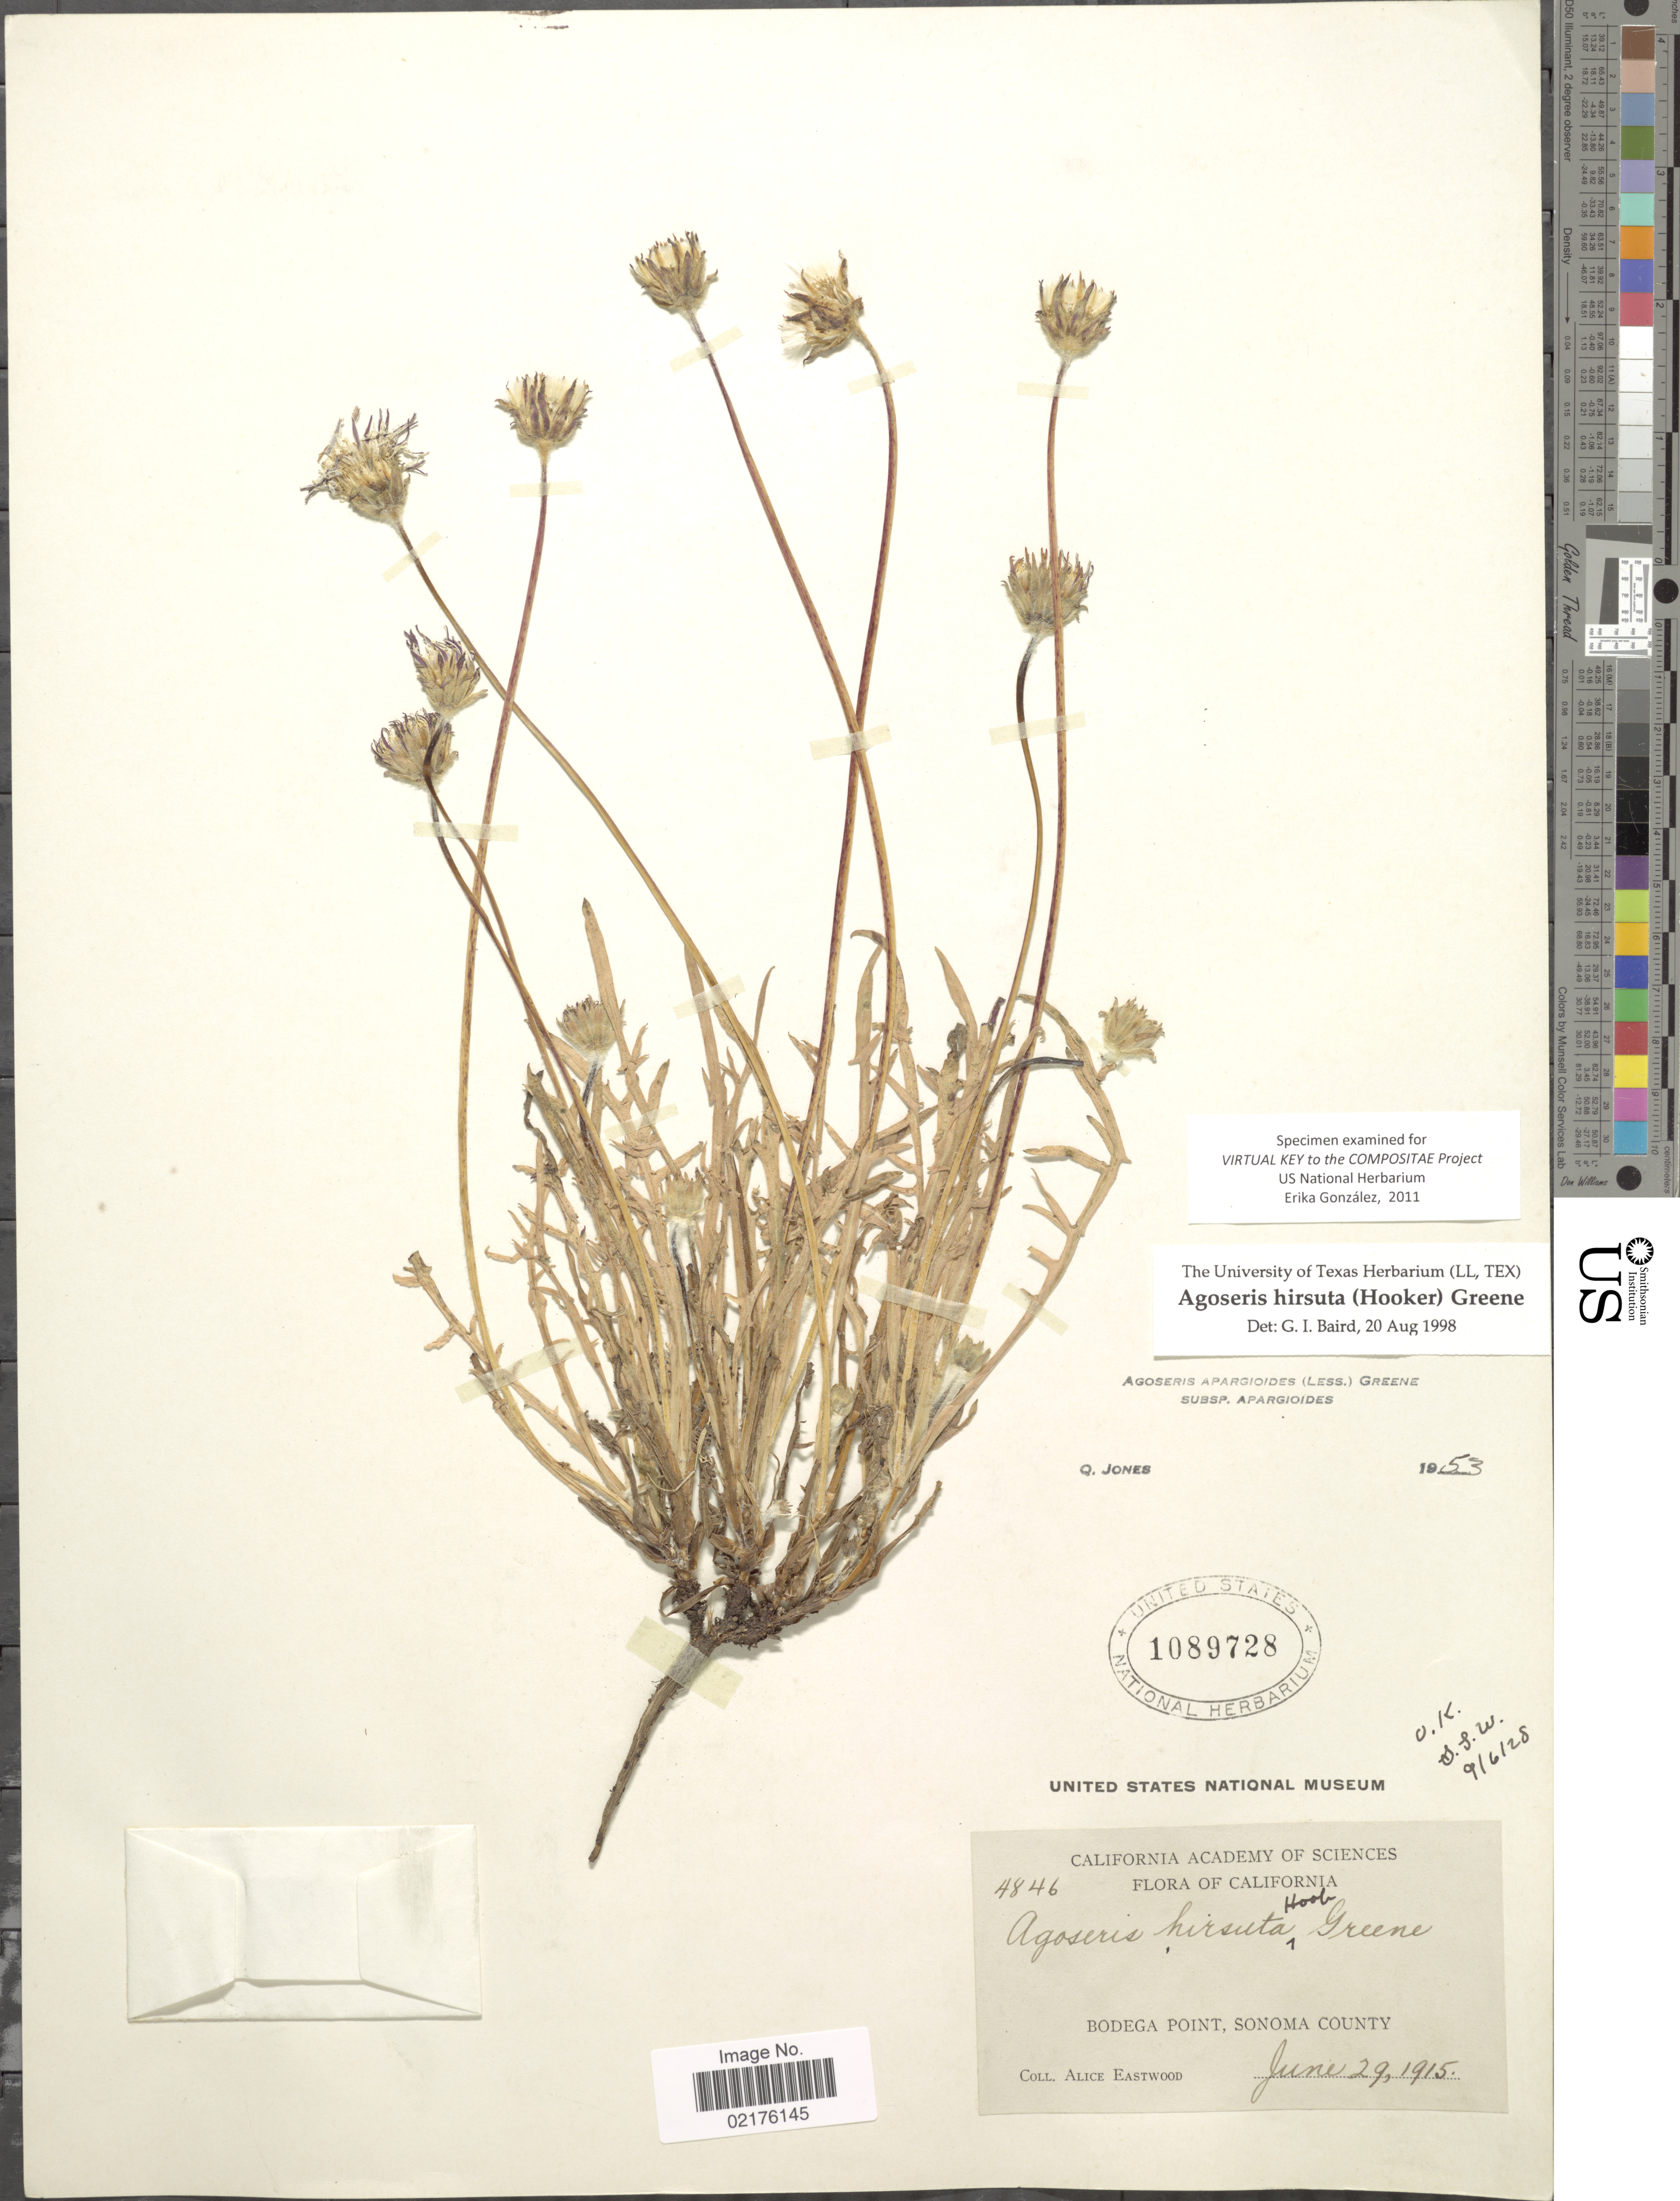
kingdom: Plantae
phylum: Tracheophyta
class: Magnoliopsida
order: Asterales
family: Asteraceae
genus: Agoseris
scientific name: Agoseris hirsuta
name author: (Hook.) Greene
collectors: A. Eastwood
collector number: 4846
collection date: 1915-06-29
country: United States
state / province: California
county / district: Sonoma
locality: Bodega Point, Sonoma County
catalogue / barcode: US 1089728